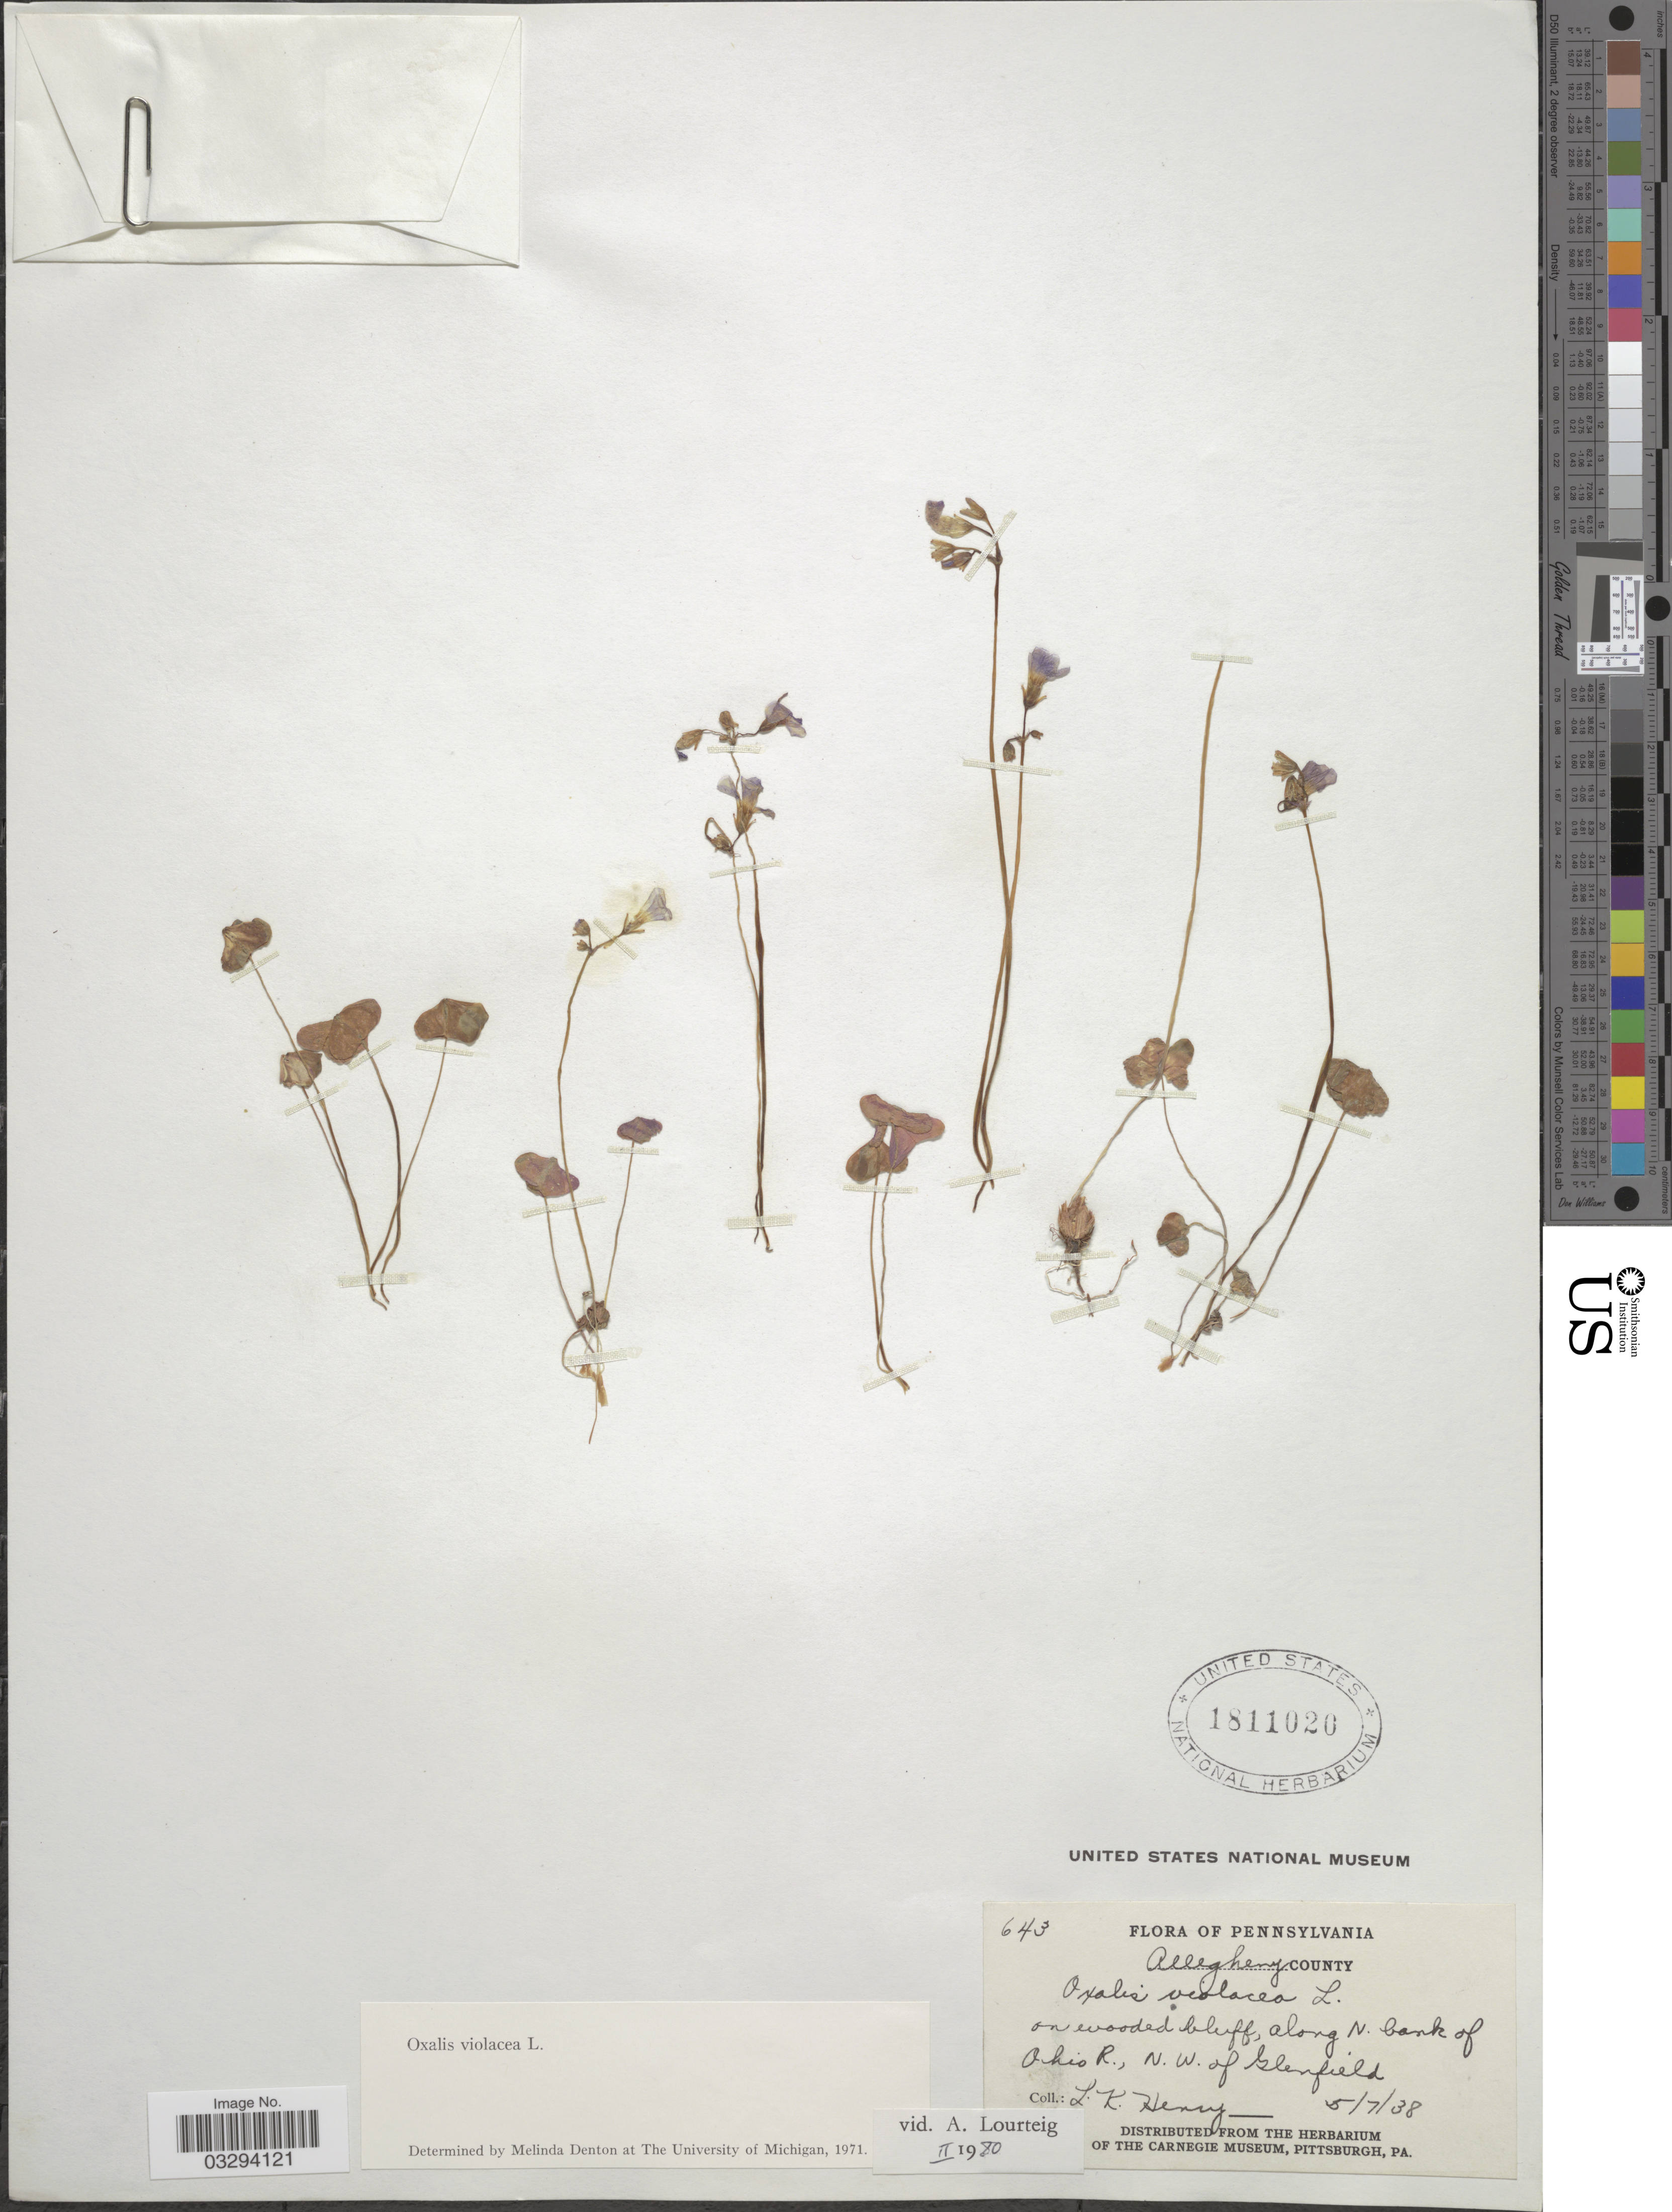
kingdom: Plantae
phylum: Tracheophyta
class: Magnoliopsida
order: Oxalidales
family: Oxalidaceae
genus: Oxalis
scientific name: Oxalis violacea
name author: L.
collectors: L. K. Henry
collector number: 643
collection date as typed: Transcribed d/m/y: 7/5/38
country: United States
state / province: Pennsylvania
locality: Allegheny County. Along N. bank of Ohio R., N.W. of Glenfield.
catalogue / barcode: US 1811020